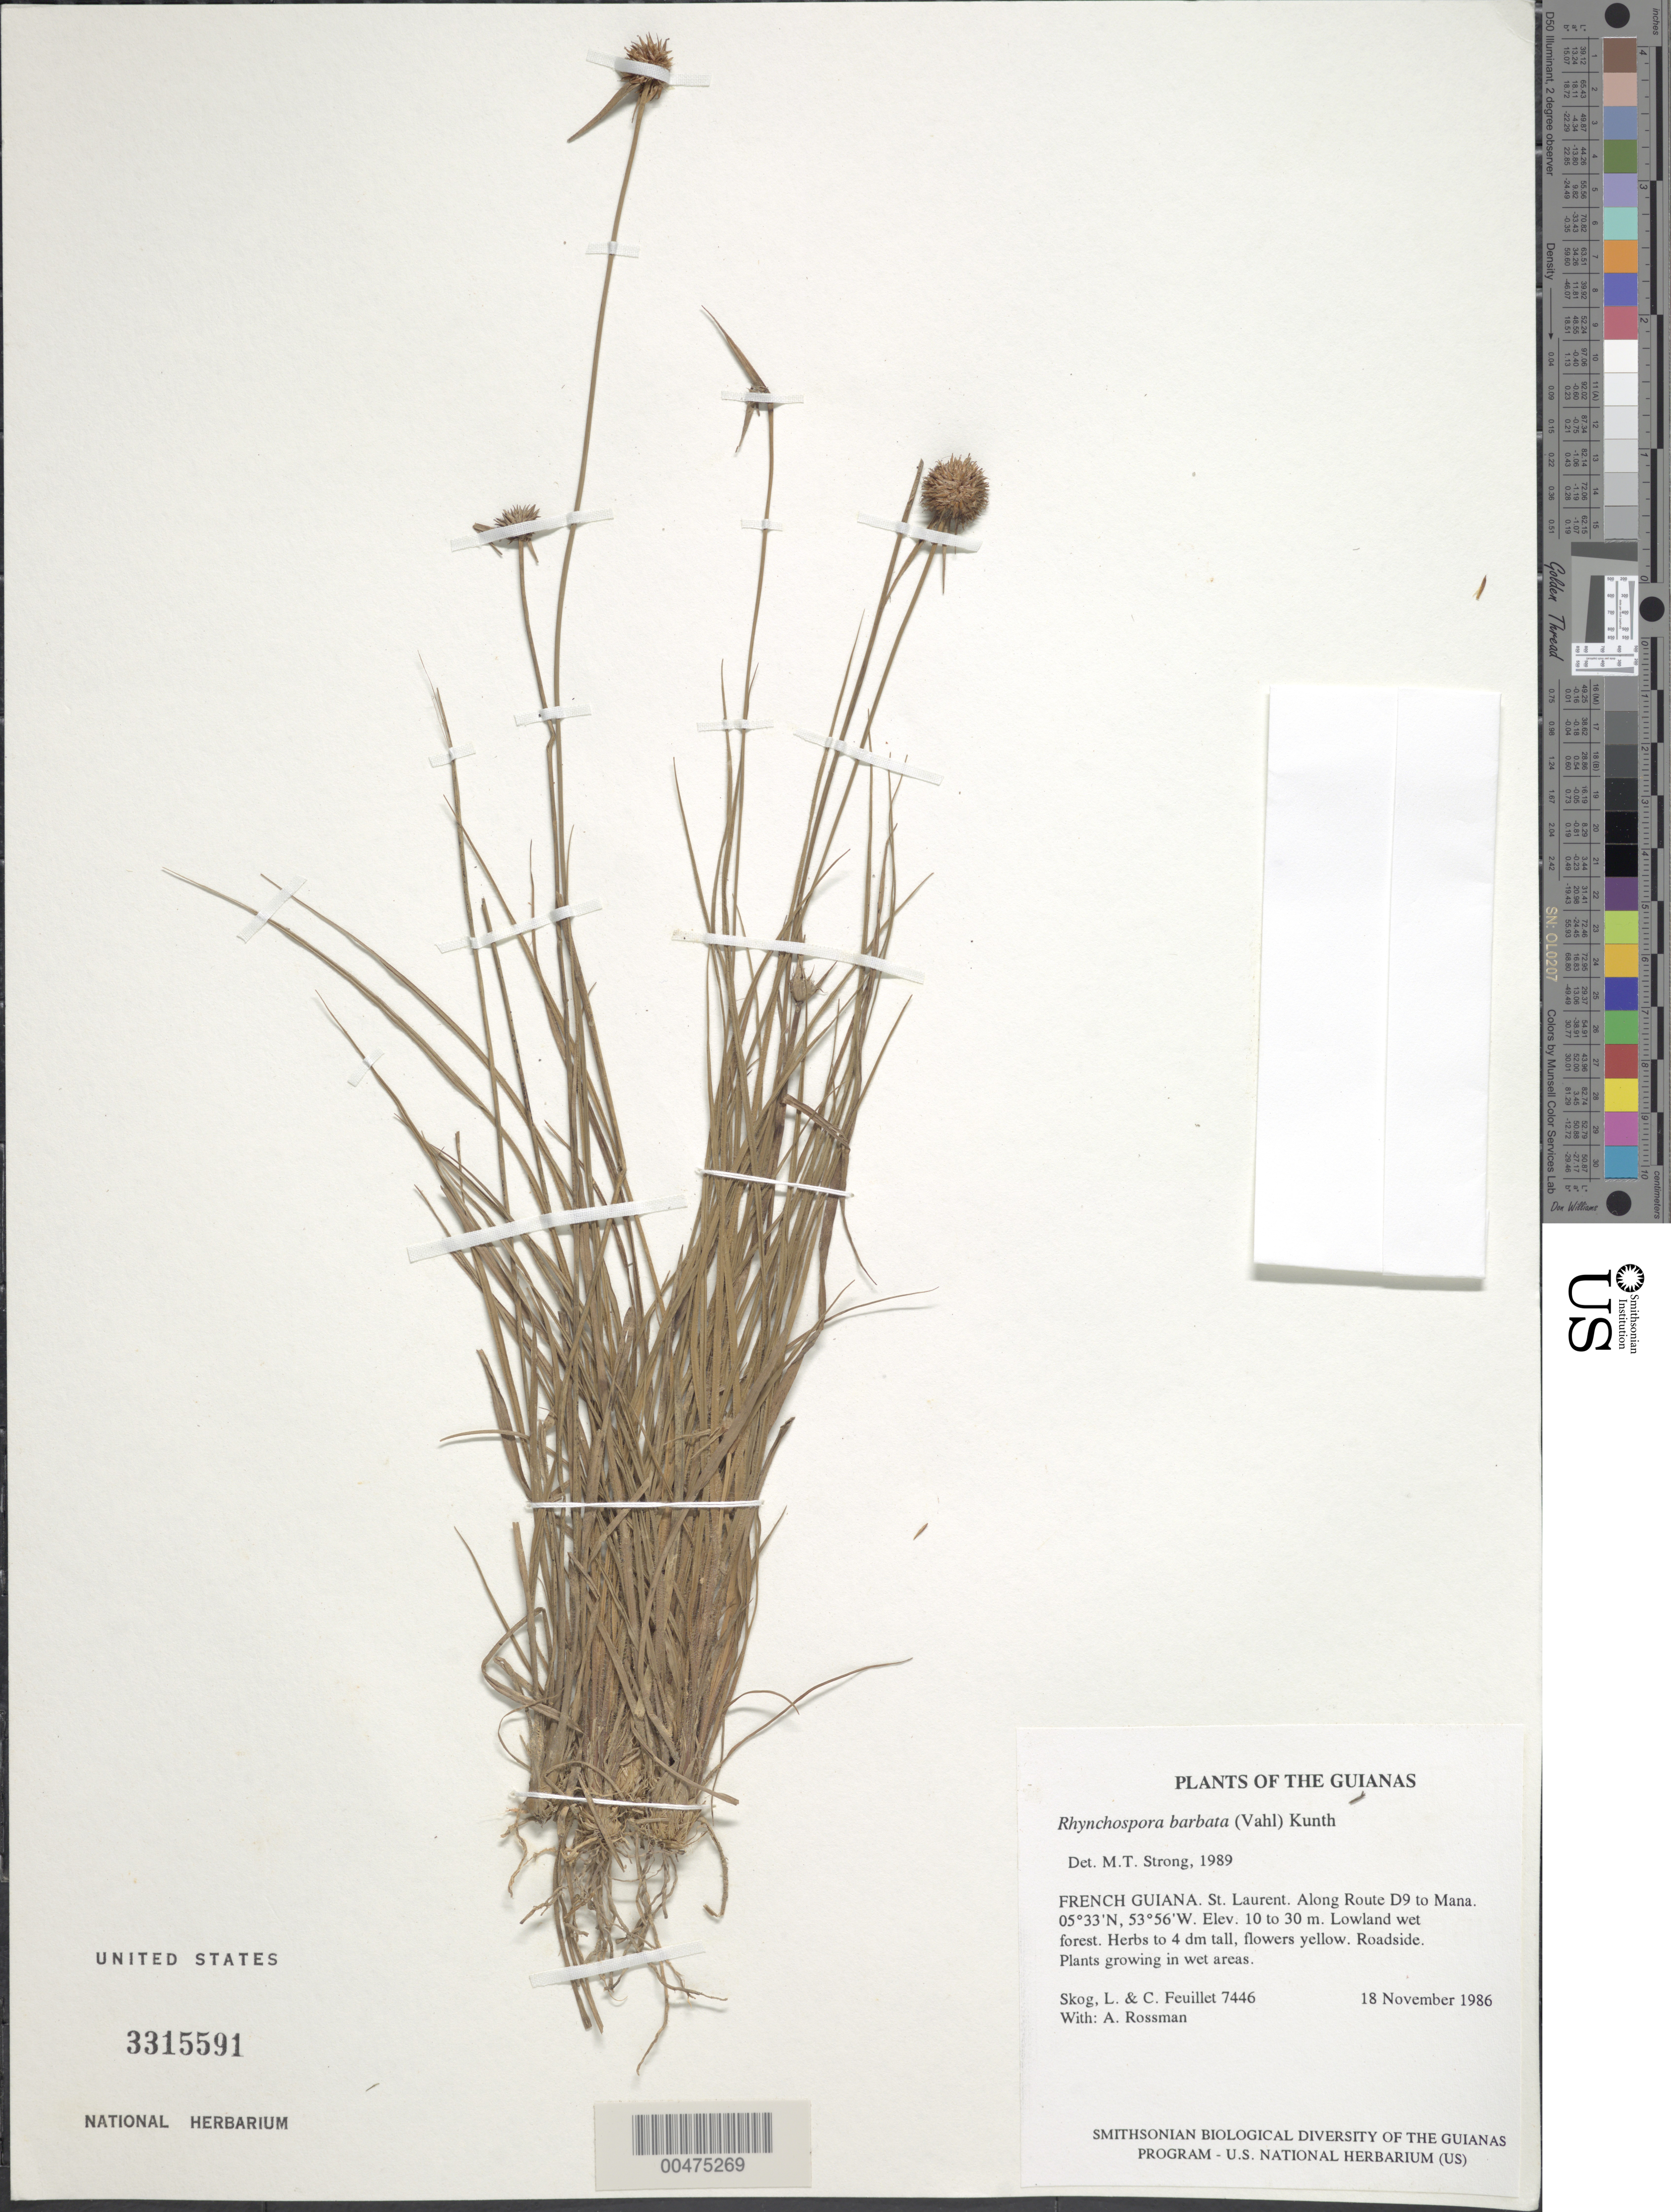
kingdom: Plantae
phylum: Tracheophyta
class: Liliopsida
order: Poales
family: Cyperaceae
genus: Rhynchospora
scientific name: Rhynchospora barbata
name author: (Vahl) Kunth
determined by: Alves, K.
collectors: L. E. Skog, C. Feuillet & A. Rossman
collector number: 7446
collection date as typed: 18 November 1986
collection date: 1986-11-18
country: French Guiana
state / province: Saint-Laurent-du-Maroni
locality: Along Route D9 to Mana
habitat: Lowland wet forest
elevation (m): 10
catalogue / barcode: US 3315591